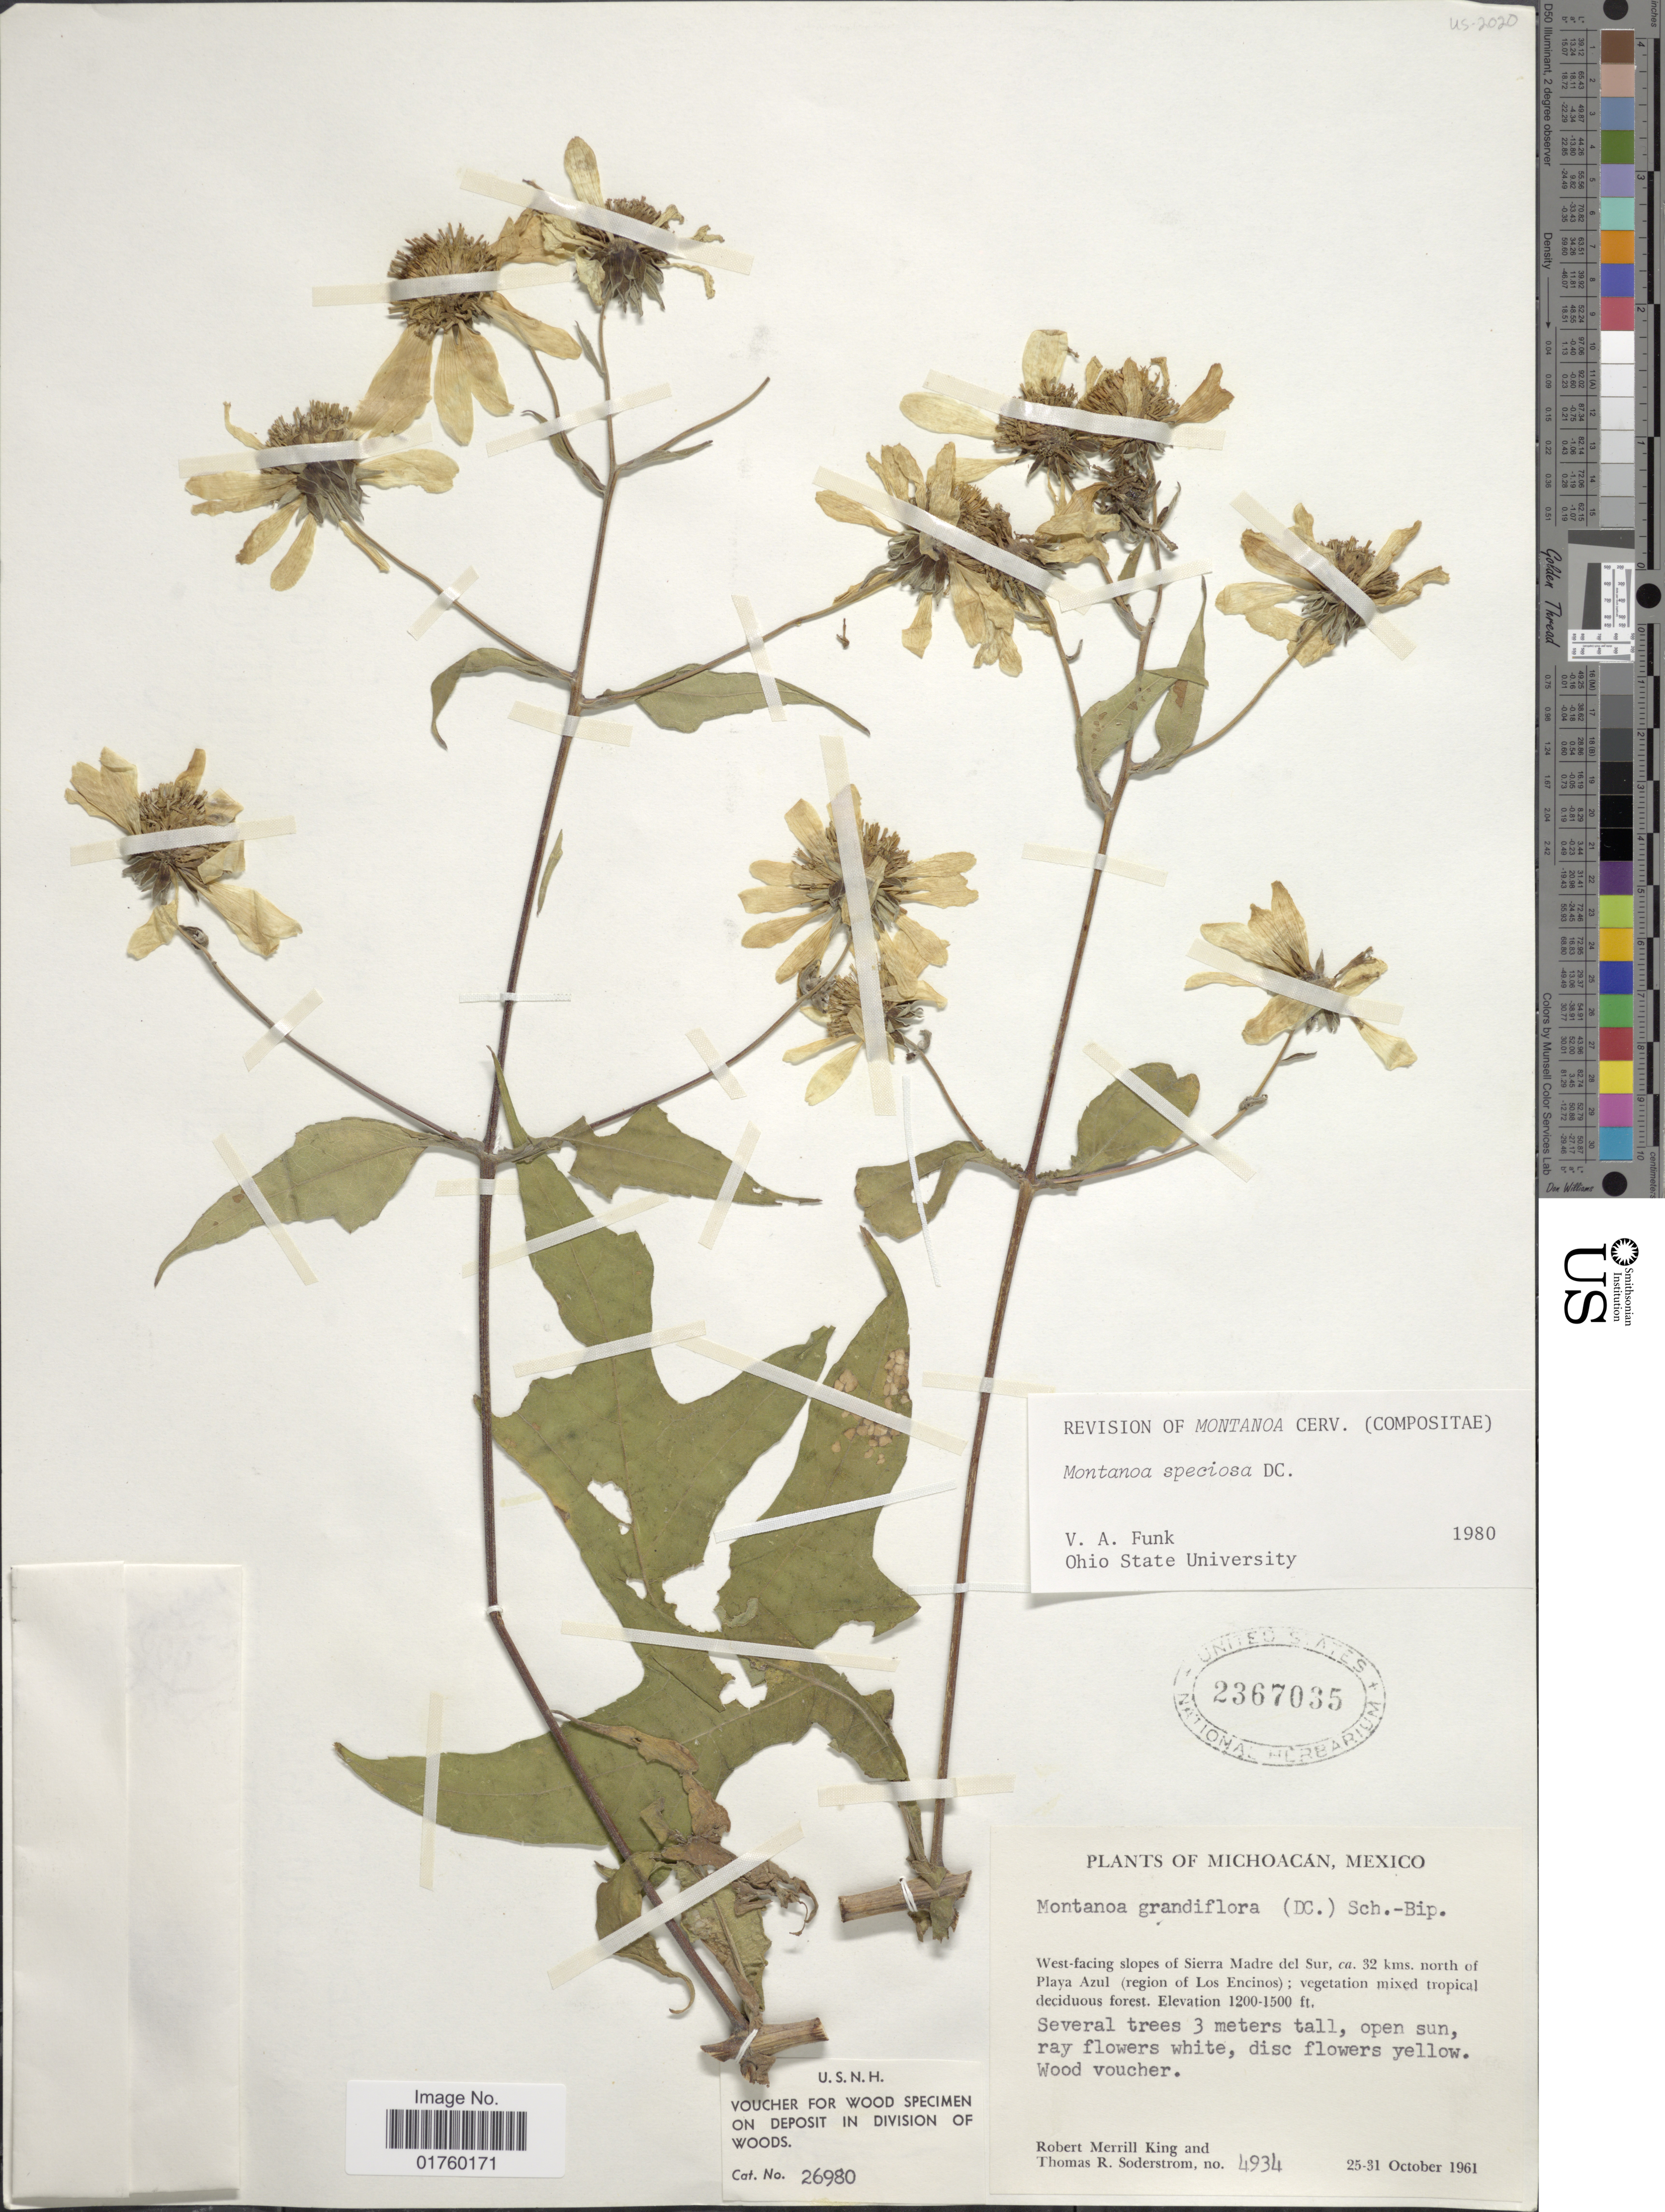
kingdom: Plantae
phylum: Tracheophyta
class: Magnoliopsida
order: Asterales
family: Asteraceae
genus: Montanoa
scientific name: Montanoa speciosa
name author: (DC.) Sch. Bip. ex K. Koch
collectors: R. M. King & T. R. Soderstrom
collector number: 4934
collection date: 1961-10-25/1961-10-31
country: Mexico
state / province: Michoacán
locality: West-facing slopes of Sierra Madre del Sur, ca. 32 kms. north of Playa Azul (region of Los Encinos).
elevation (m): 366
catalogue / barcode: US 2367035